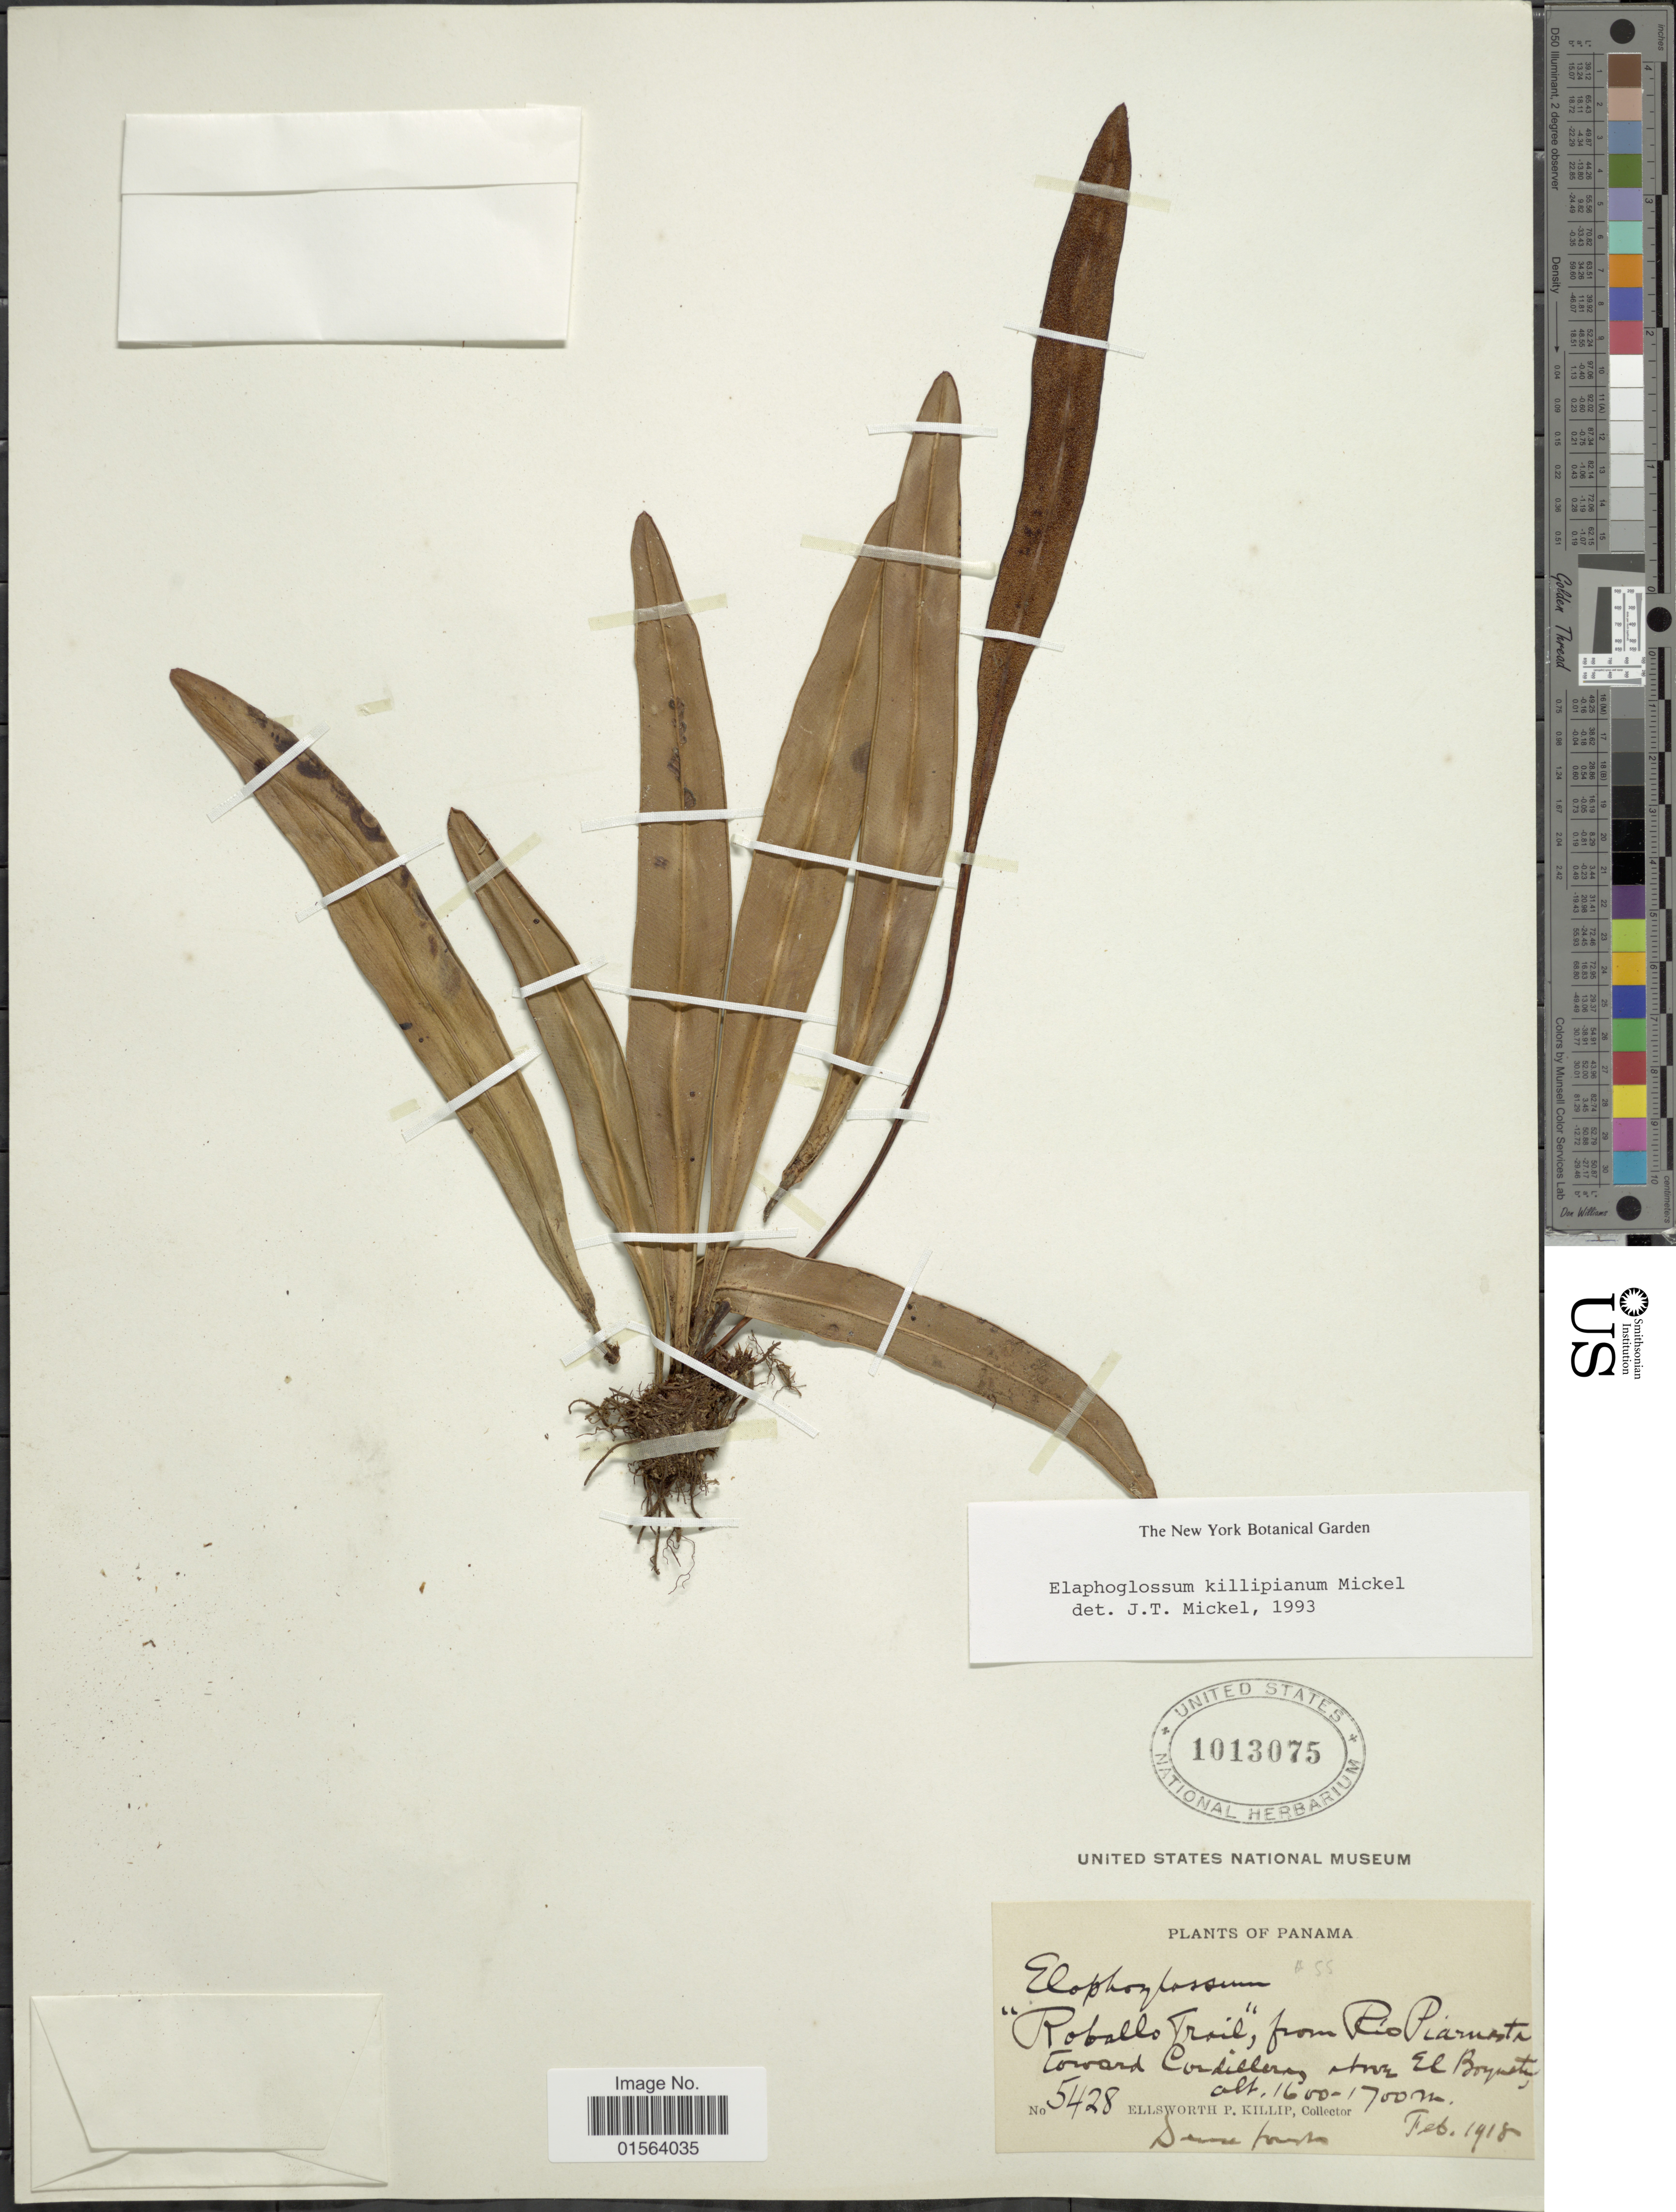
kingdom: Plantae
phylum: Tracheophyta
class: Polypodiopsida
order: Polypodiales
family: Dryopteridaceae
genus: Elaphoglossum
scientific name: Elaphoglossum killipianum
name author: Mickel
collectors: E. P. Killip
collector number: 5428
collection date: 1918-02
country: Panama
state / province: Chiriqui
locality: Roballo Trail, from Rio Piarnasta toward Cordillera, above El Boquete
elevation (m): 1600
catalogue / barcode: US 1013075